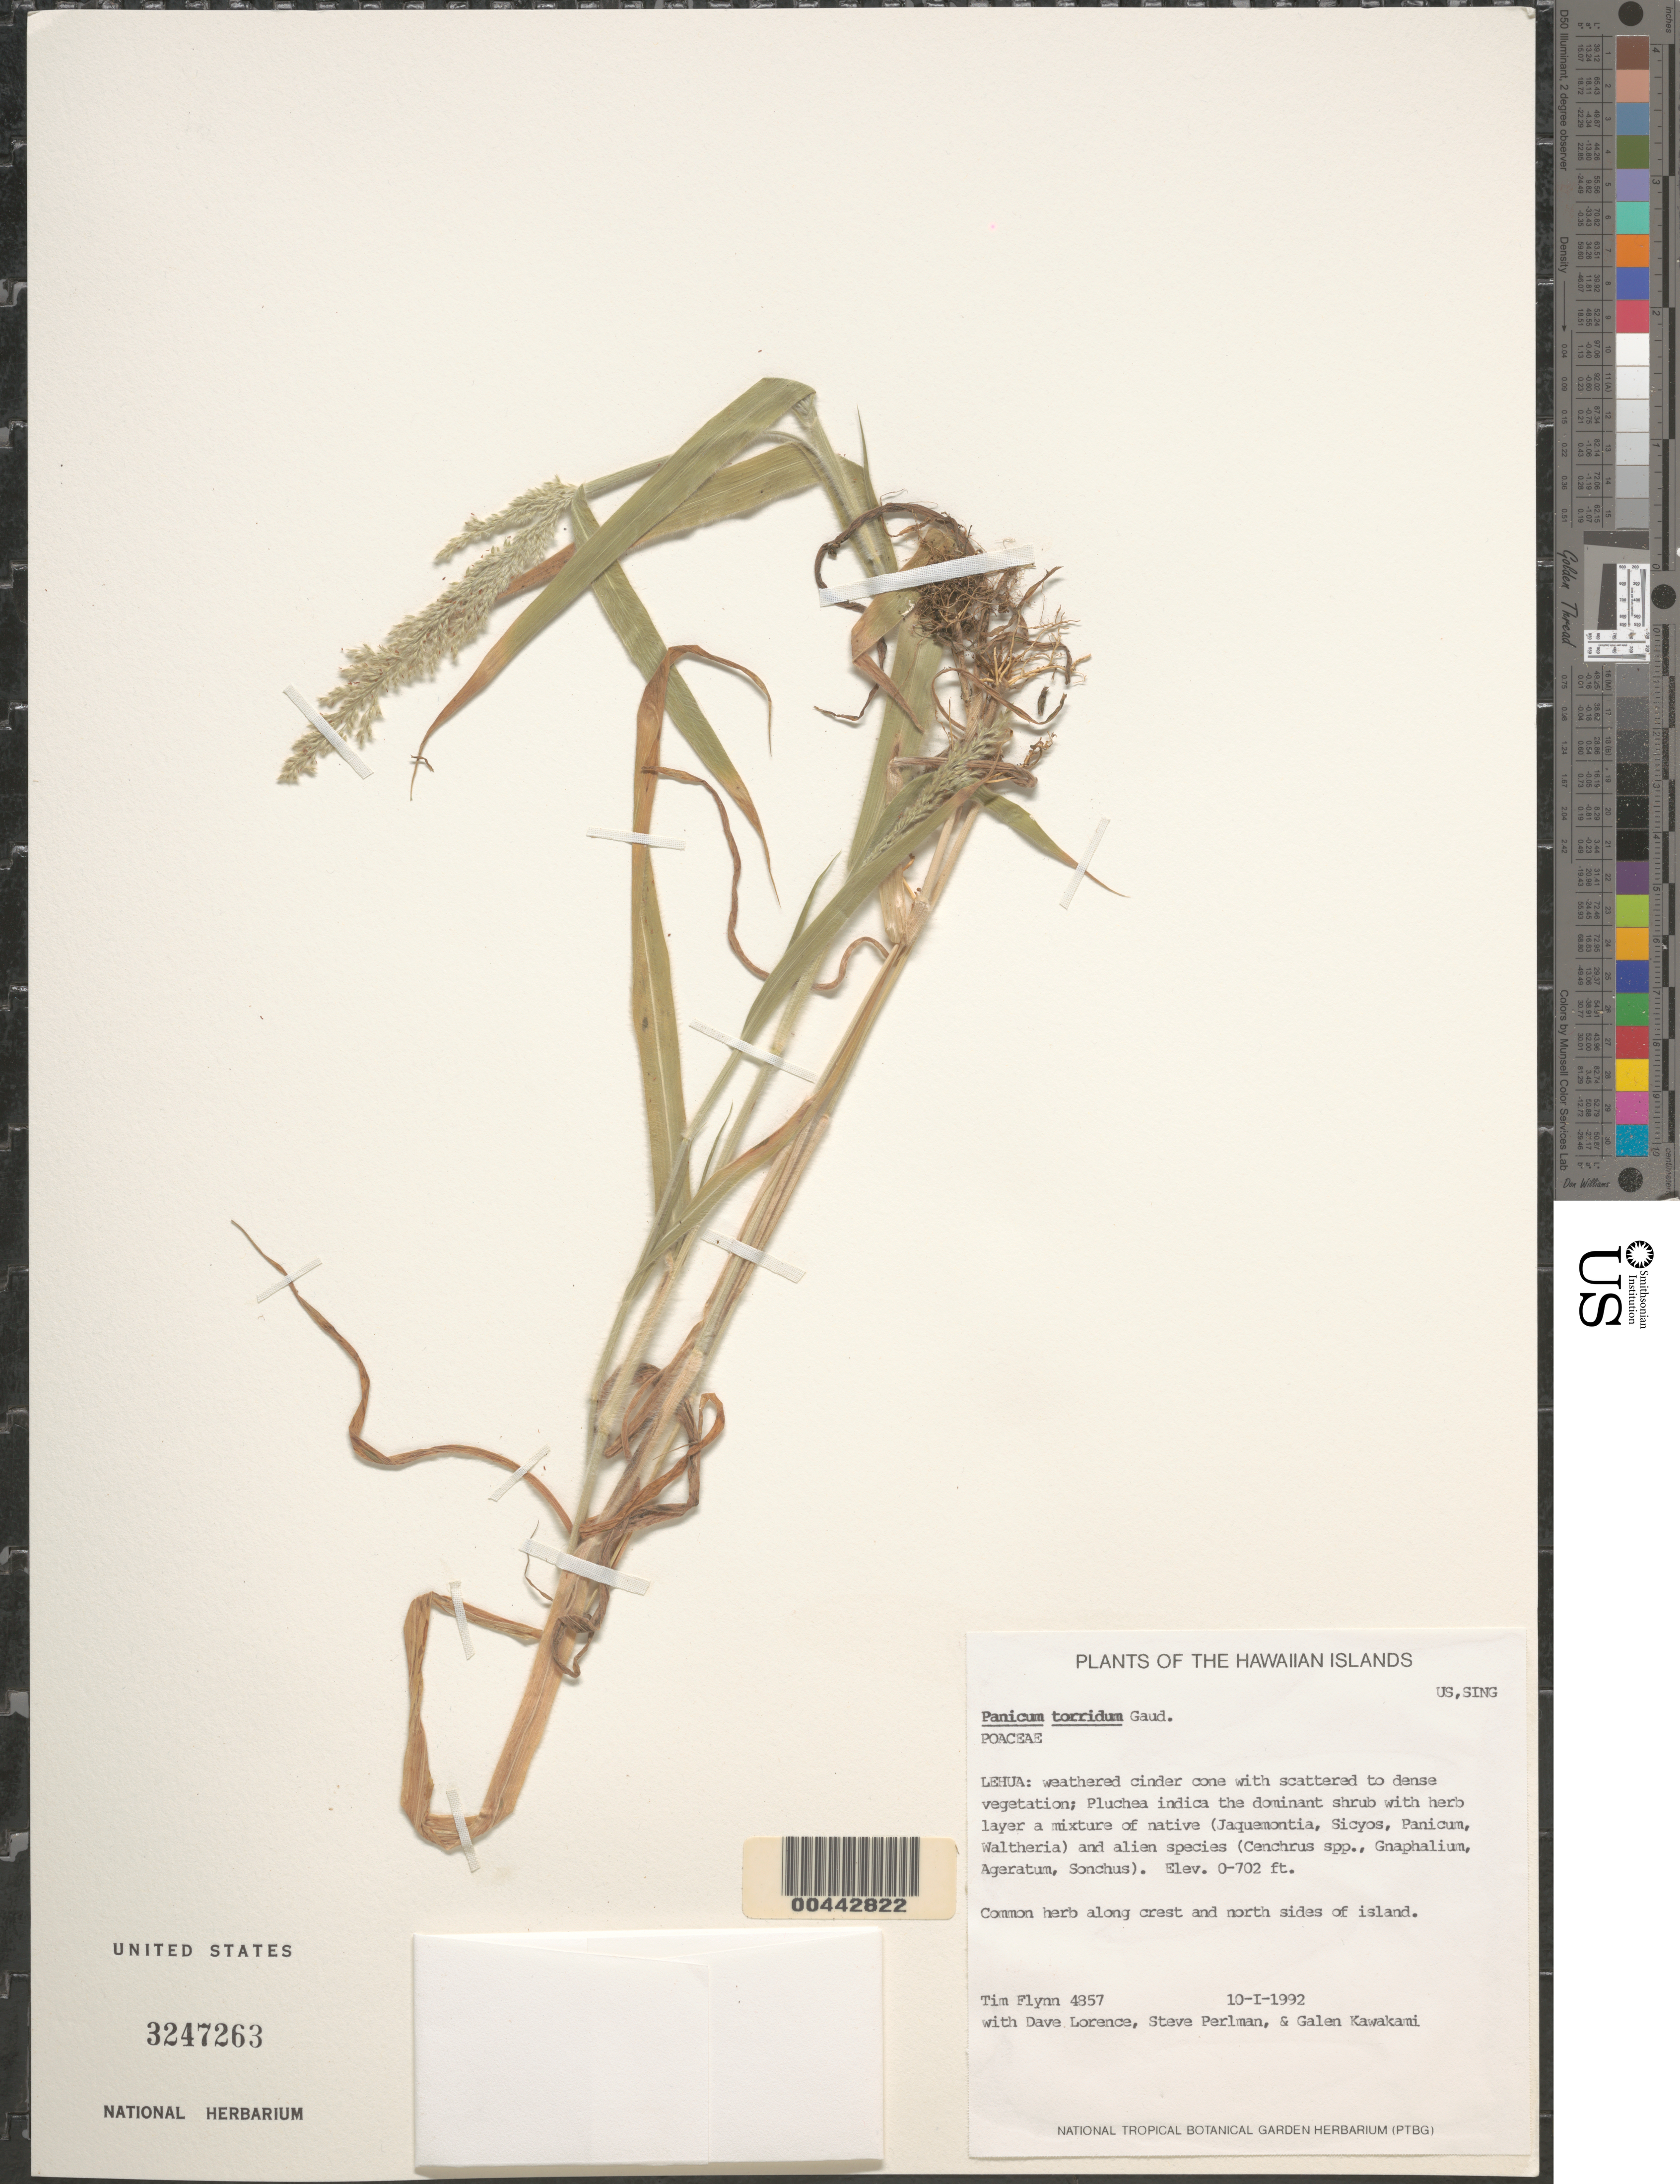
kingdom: Plantae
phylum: Tracheophyta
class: Liliopsida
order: Poales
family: Poaceae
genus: Panicum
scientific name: Panicum torridum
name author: Gaudich.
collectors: T. W. Flynn, D. Lorence, S. P. Perlman & G. Kawakami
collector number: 4857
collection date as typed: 10 Jan 1992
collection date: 1992-01-10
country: United States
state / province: Hawaii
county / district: Kauai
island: Lehua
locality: Along crest and north sides of island.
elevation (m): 0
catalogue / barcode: US 3247263